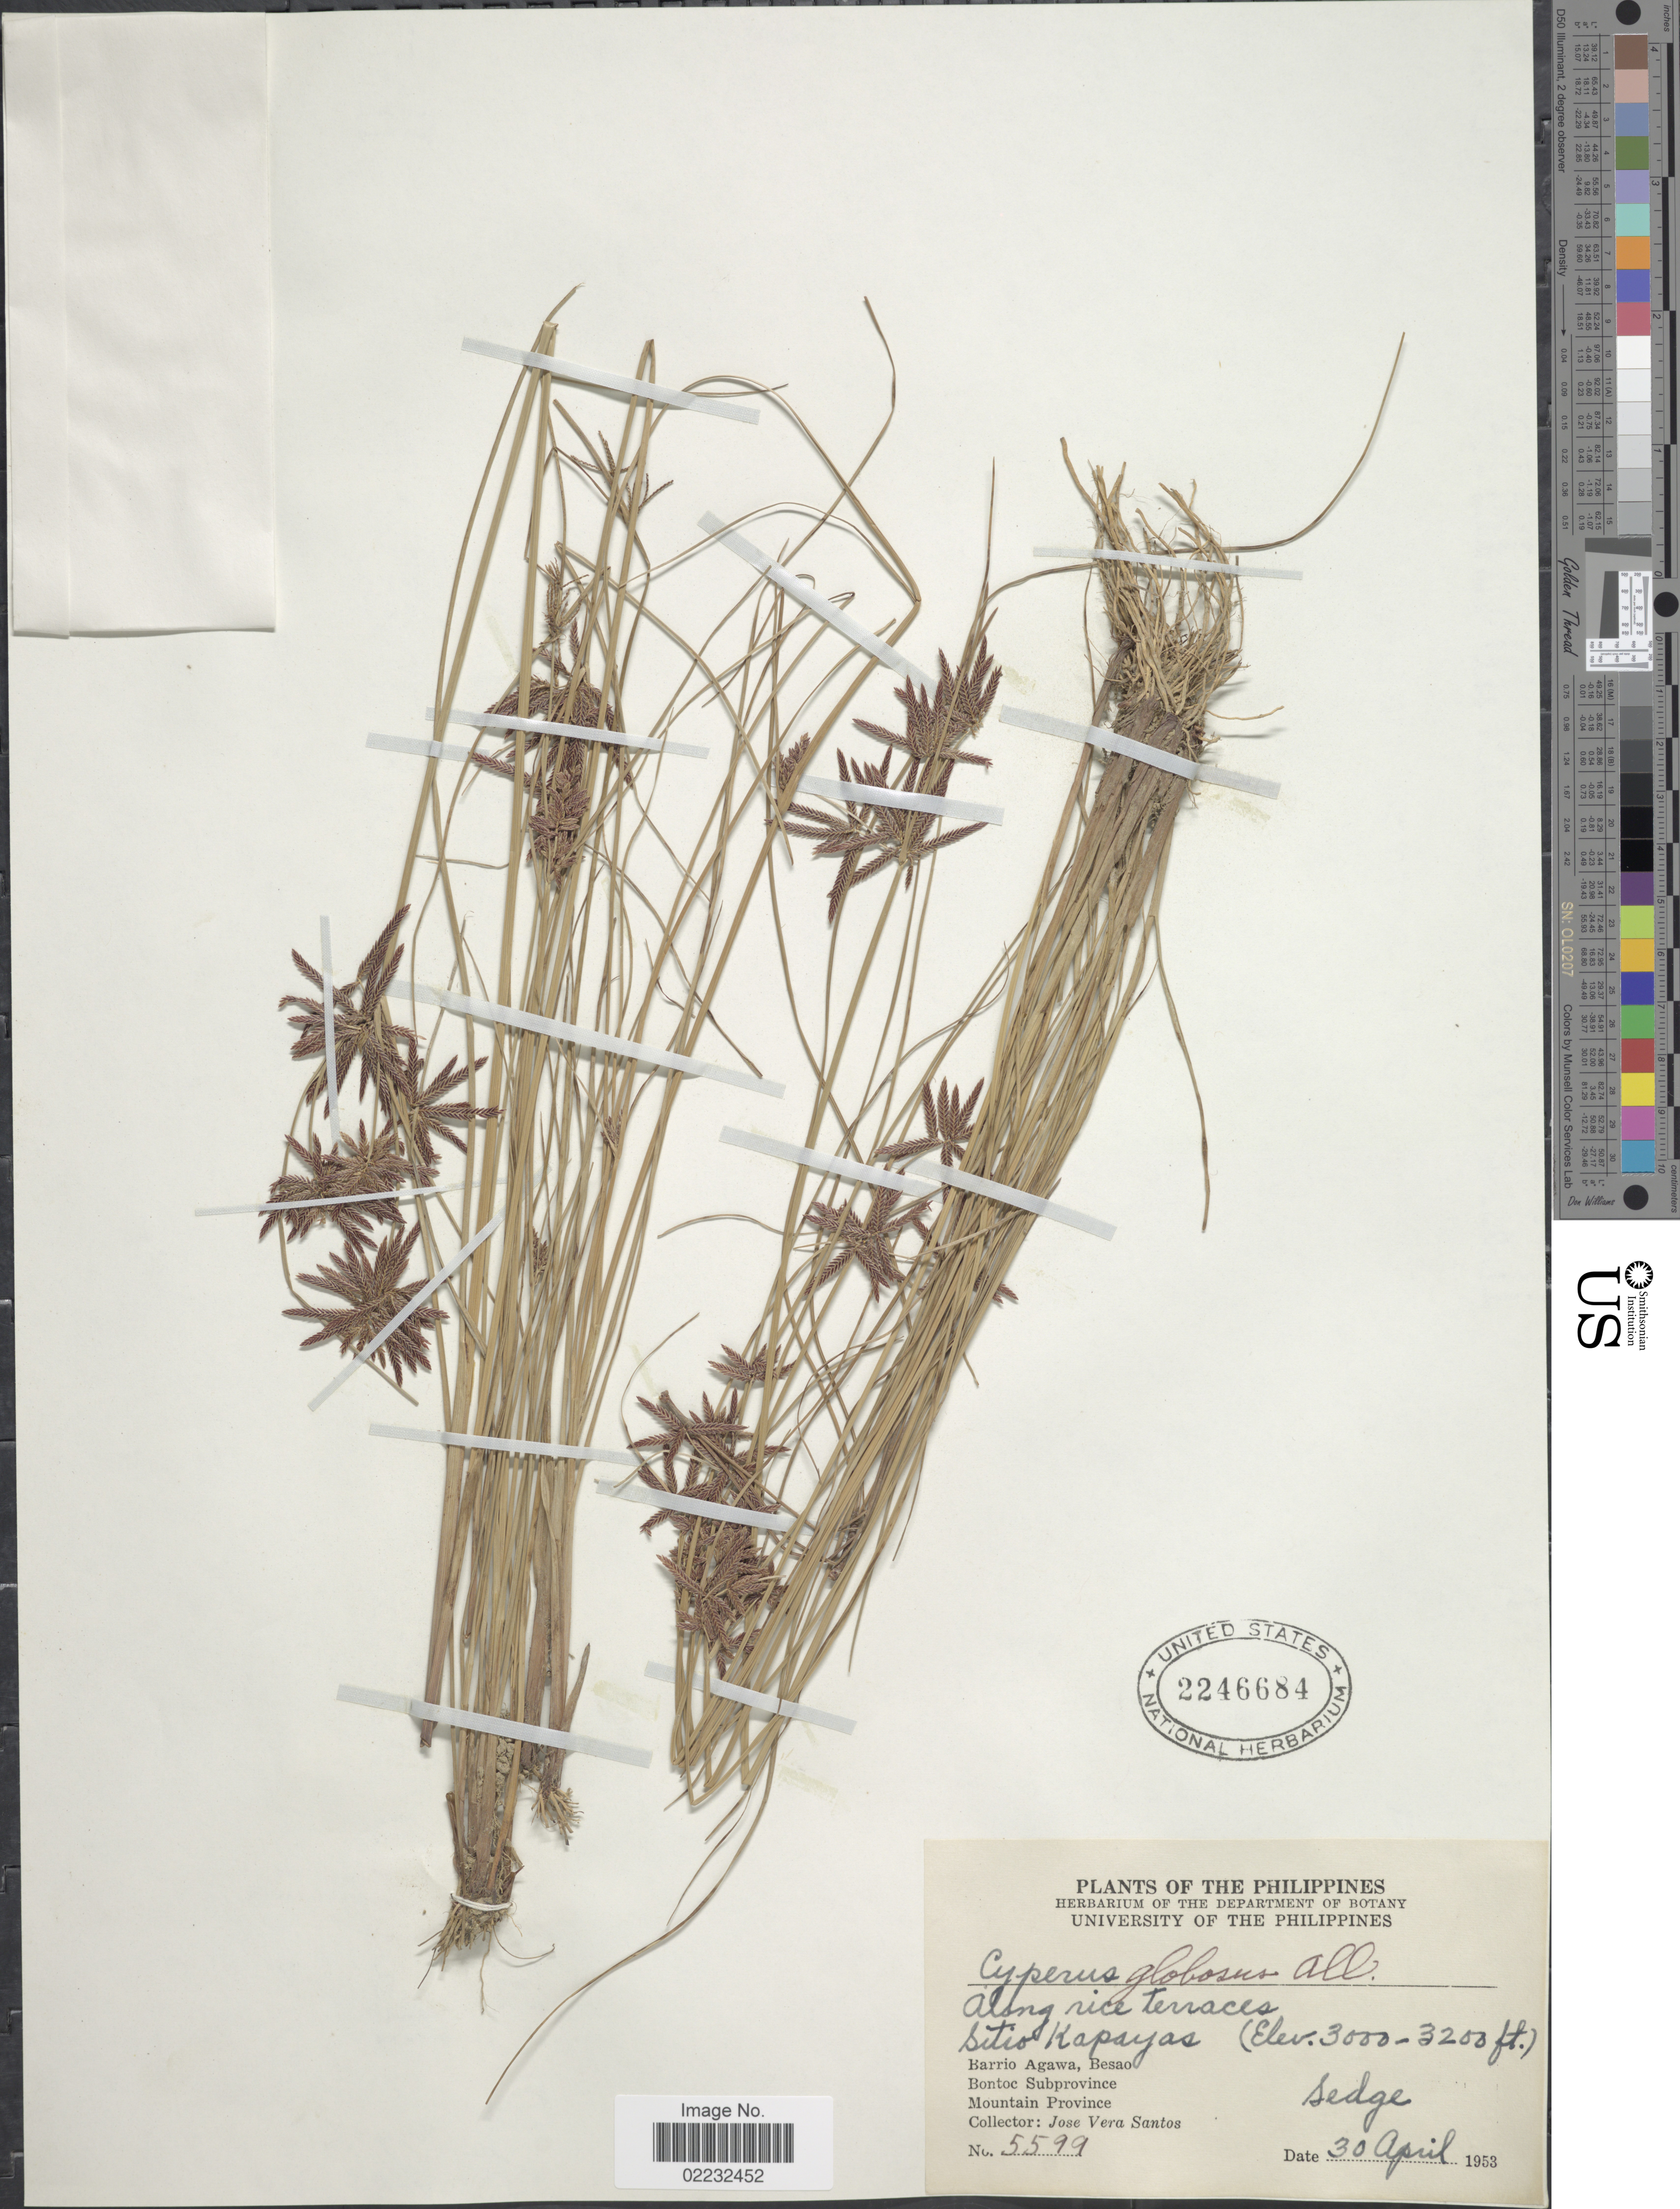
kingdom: Plantae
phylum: Tracheophyta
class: Liliopsida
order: Poales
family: Cyperaceae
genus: Cyperus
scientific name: Cyperus flavidus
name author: Retz.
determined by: Strong, Mark T., (BOT), Smithsonian Institution - National Museum of Natural History (UNITED STATES)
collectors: J. V. Santos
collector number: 5599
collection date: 1953-04-30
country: Philippines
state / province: Cordillera (Administrative Region)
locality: Sitio Kapayas, Barrio Agawa, Besao. Bontoc Subprovince. Mountain Province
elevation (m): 914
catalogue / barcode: US 2246684